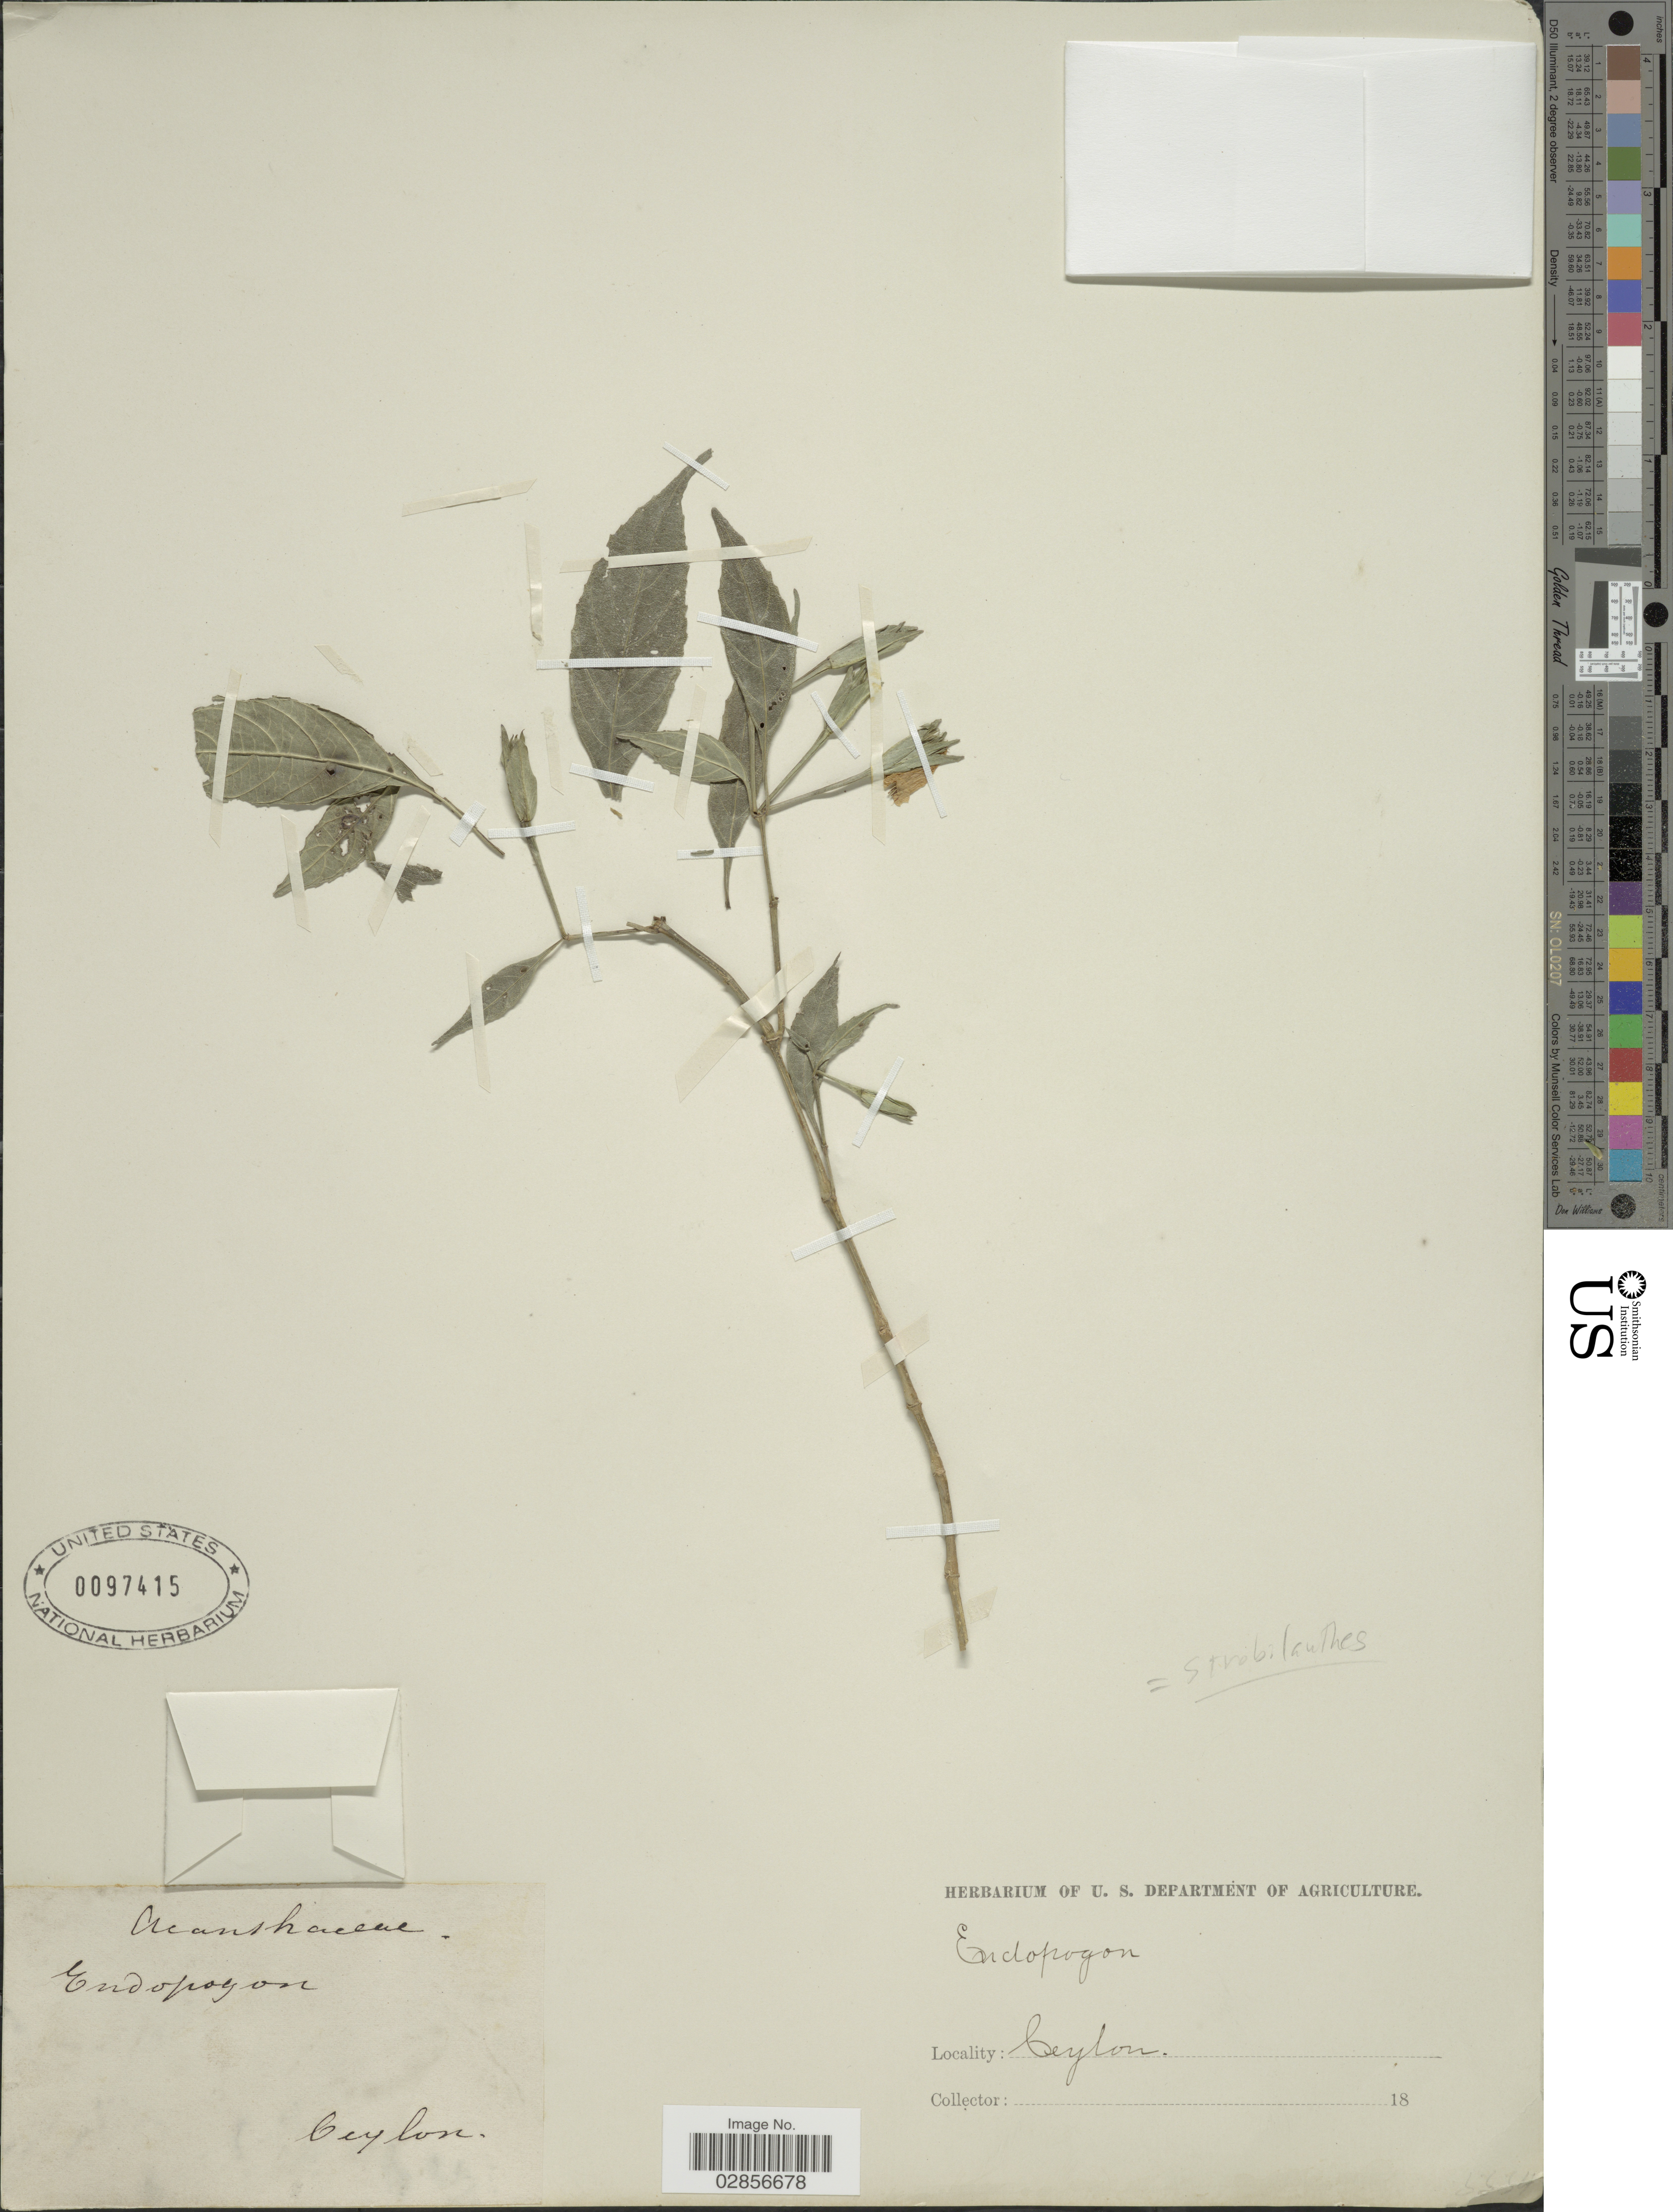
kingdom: Plantae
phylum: Tracheophyta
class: Magnoliopsida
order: Lamiales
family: Acanthaceae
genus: Strobilanthes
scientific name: Strobilanthes sp.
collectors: ex herb. U. S. Department of Agriculture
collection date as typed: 18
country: Sri Lanka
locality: Ceylon.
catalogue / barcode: US 97415